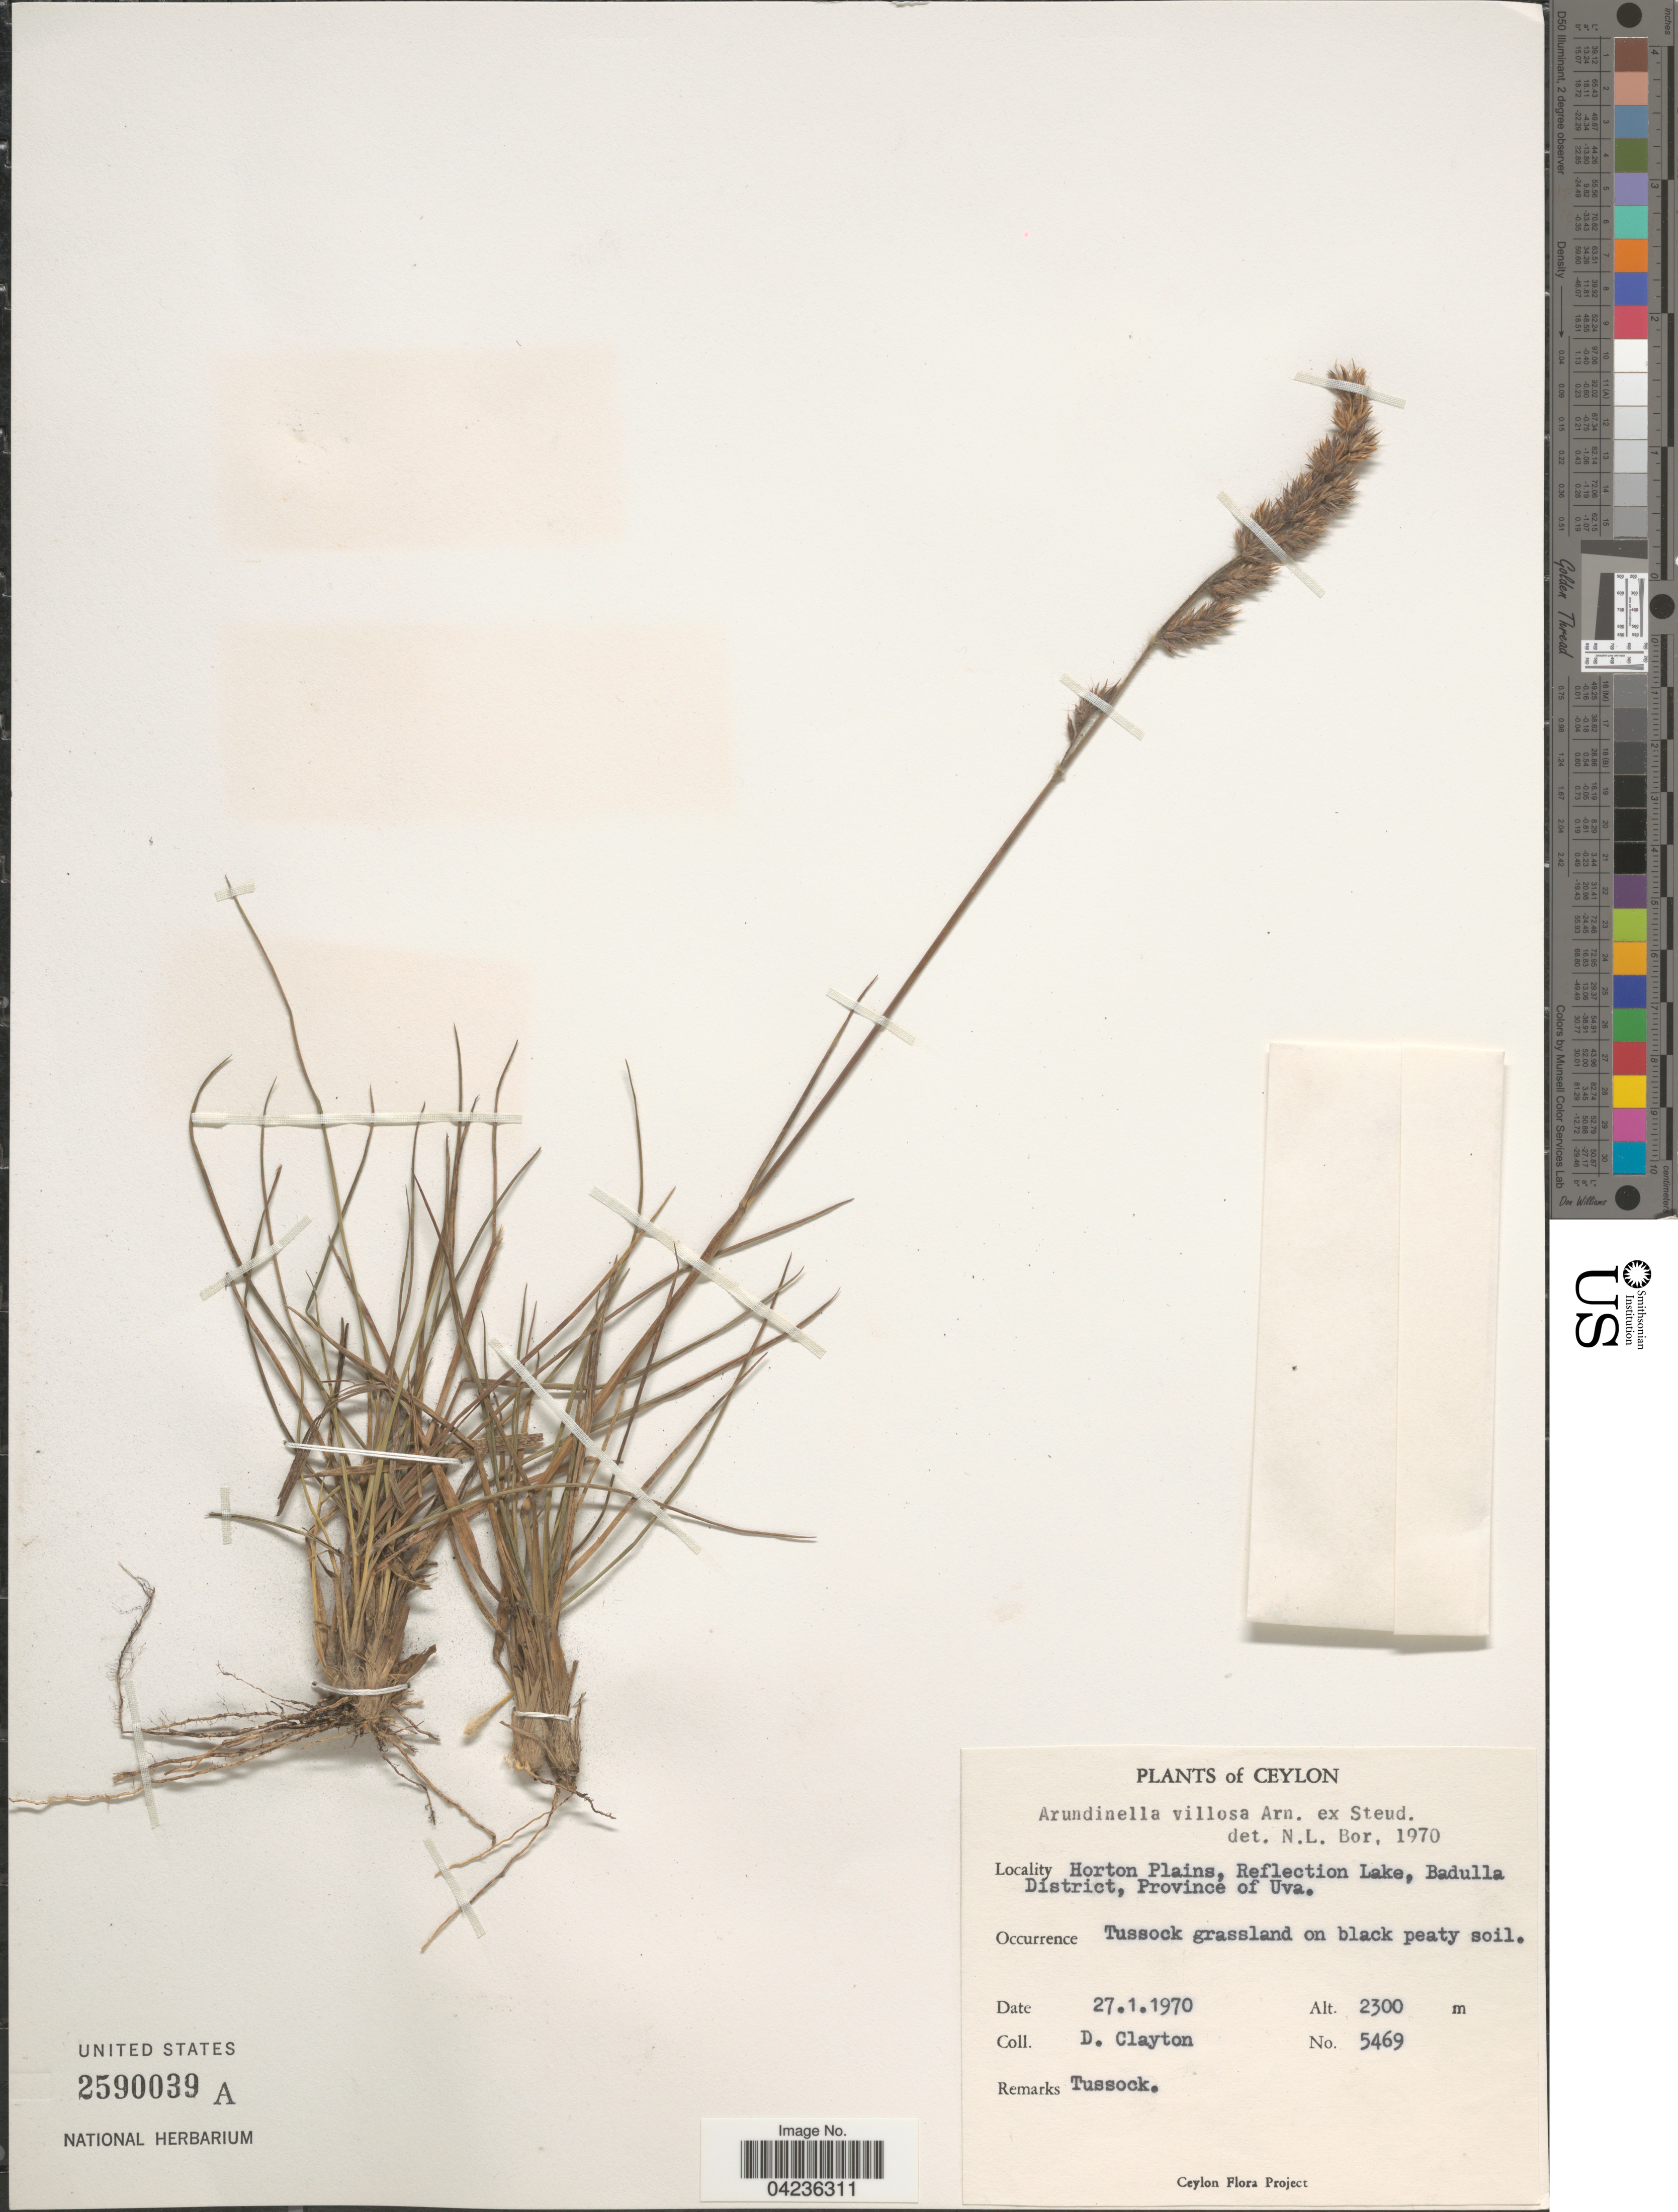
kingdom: Plantae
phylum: Tracheophyta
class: Liliopsida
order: Poales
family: Poaceae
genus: Arundinella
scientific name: Arundinella villosa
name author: Arn. ex Steud.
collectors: D. Clayton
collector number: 5469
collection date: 1970-01-27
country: Sri Lanka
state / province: Uva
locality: Ceylon. Horton Plains, Reflection Lake, Badulla District. Tussock grassland on black peaty soil.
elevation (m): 2300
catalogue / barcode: US 2590039A